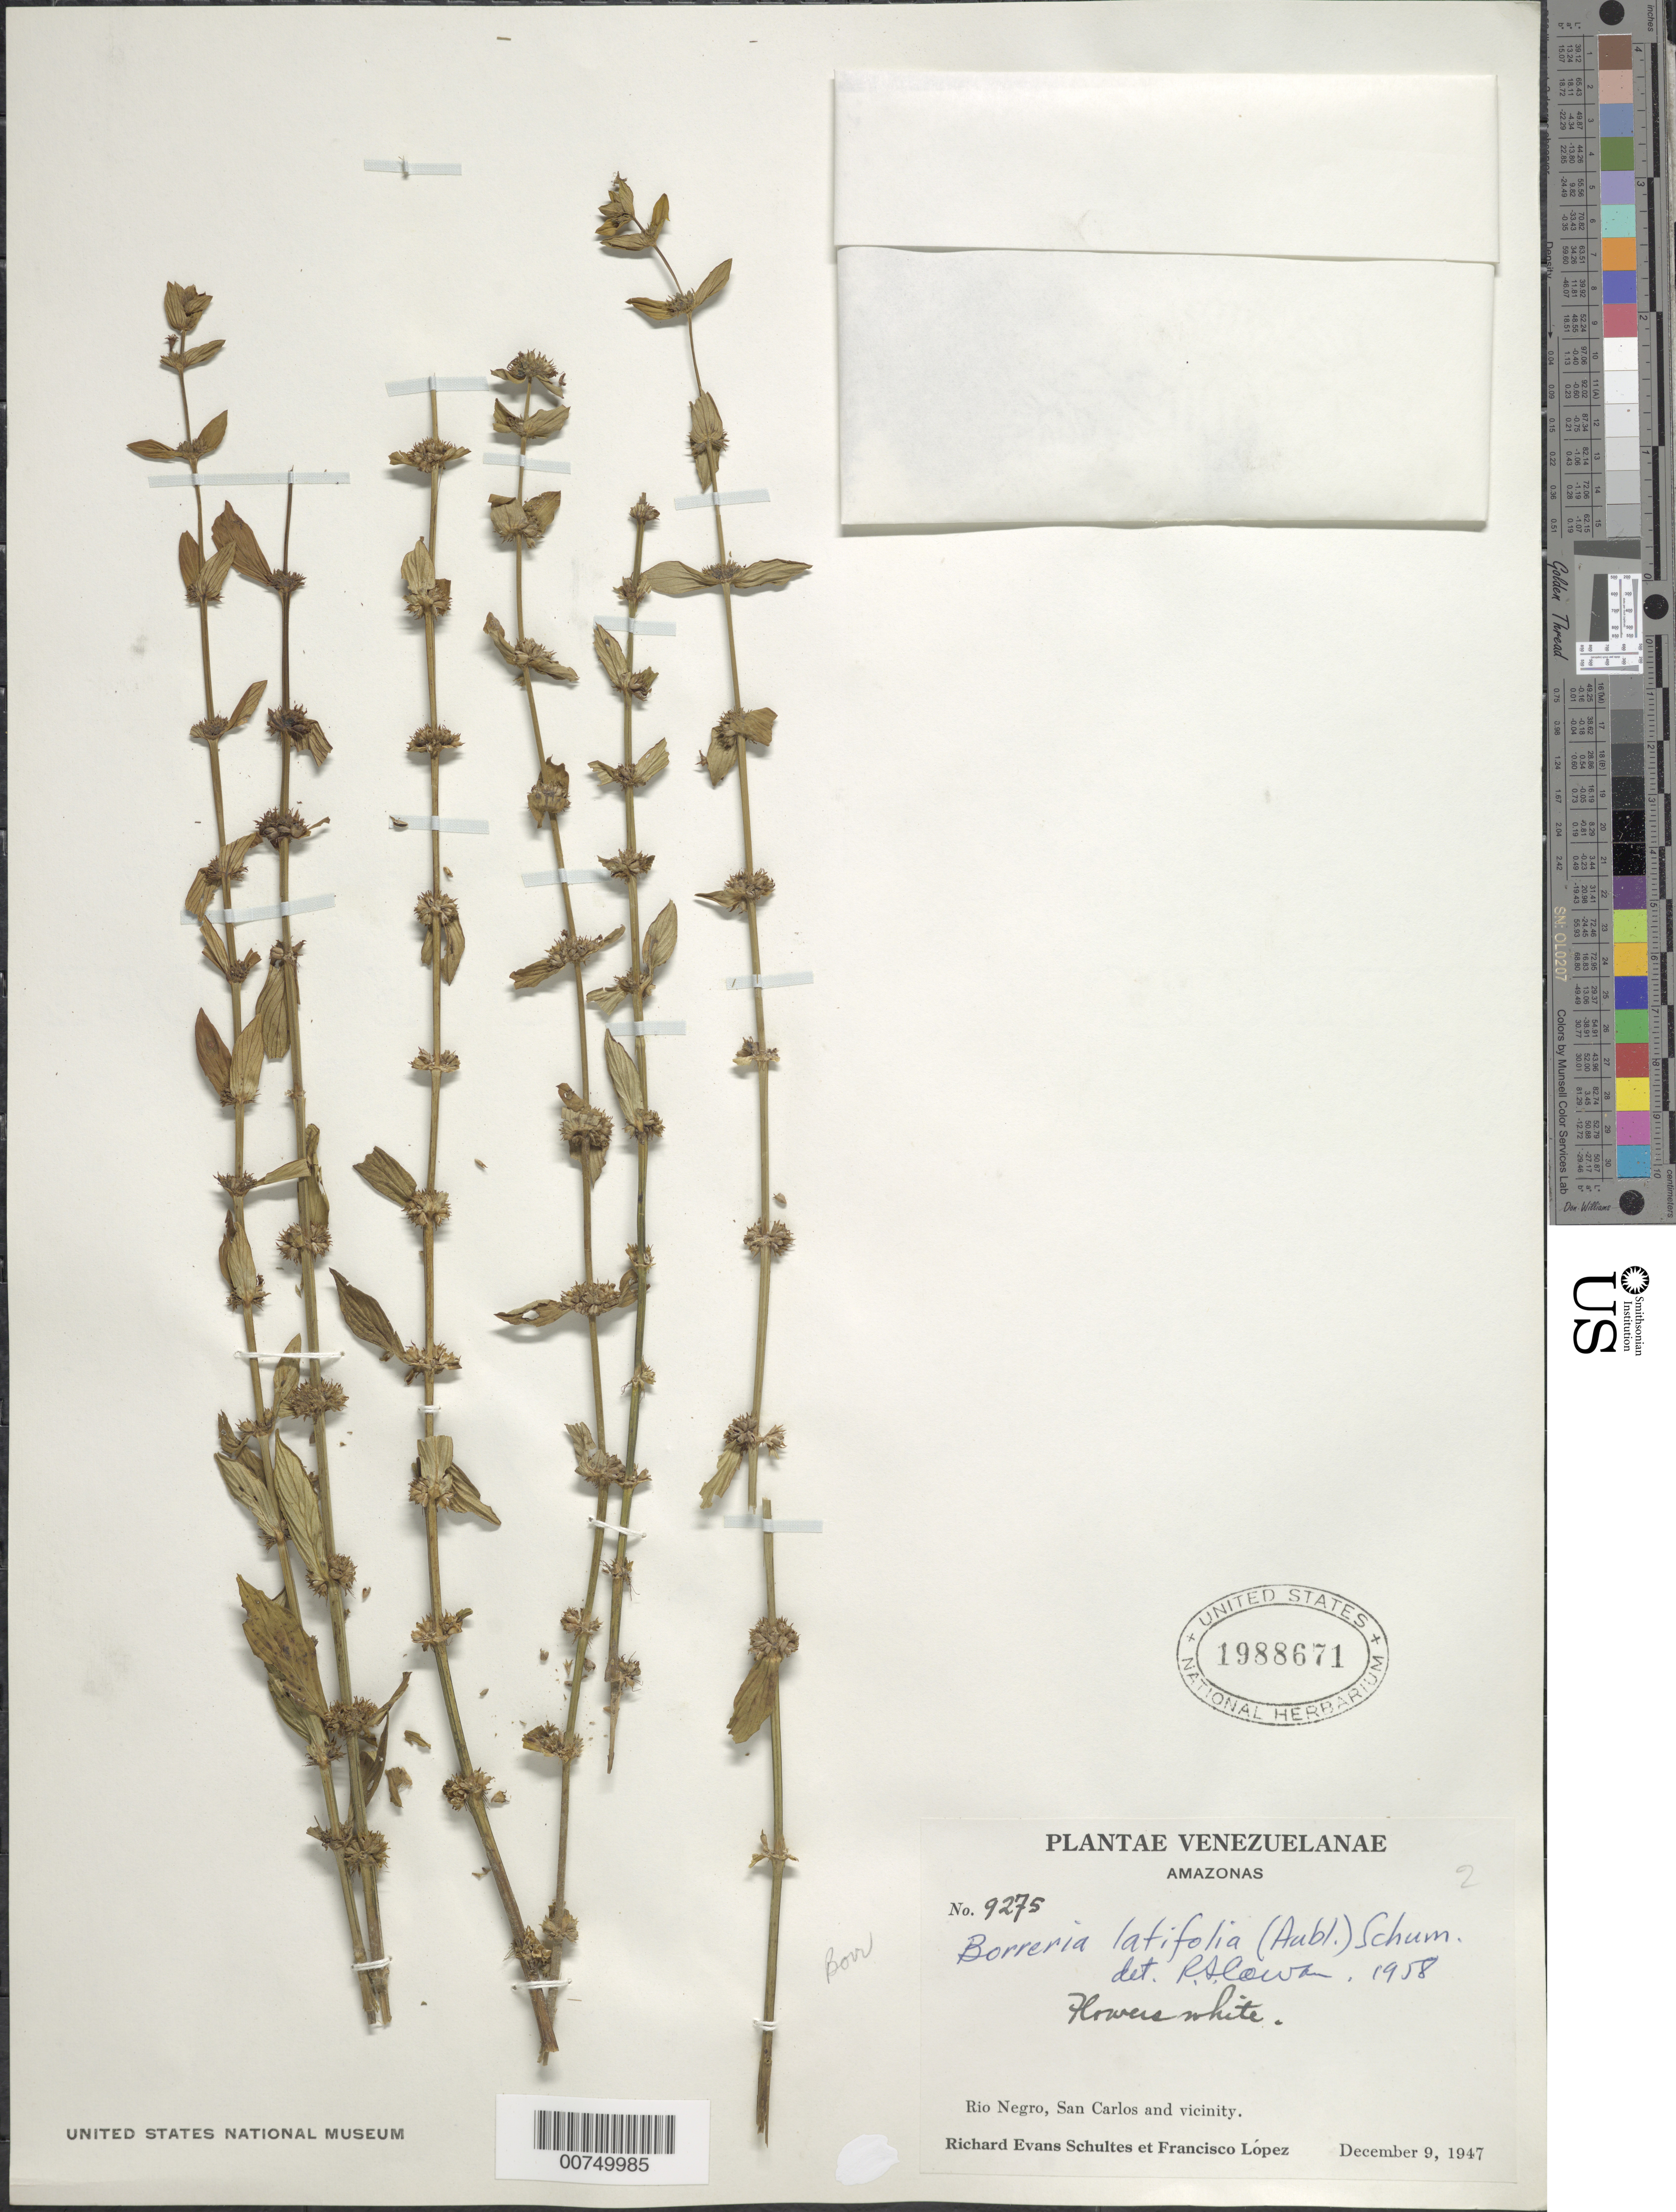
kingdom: Plantae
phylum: Tracheophyta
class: Magnoliopsida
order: Gentianales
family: Rubiaceae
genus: Borreria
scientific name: Borreria latifolia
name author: (Aubl.) K. Schum.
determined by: Slowan, R.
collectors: R. E. Schultes & F. Lopéz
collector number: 9275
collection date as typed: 9-Dec-47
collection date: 1947-12-09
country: Venezuela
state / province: Amazonas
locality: San Carlos and vicinity, Río Negro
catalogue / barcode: US 1988671